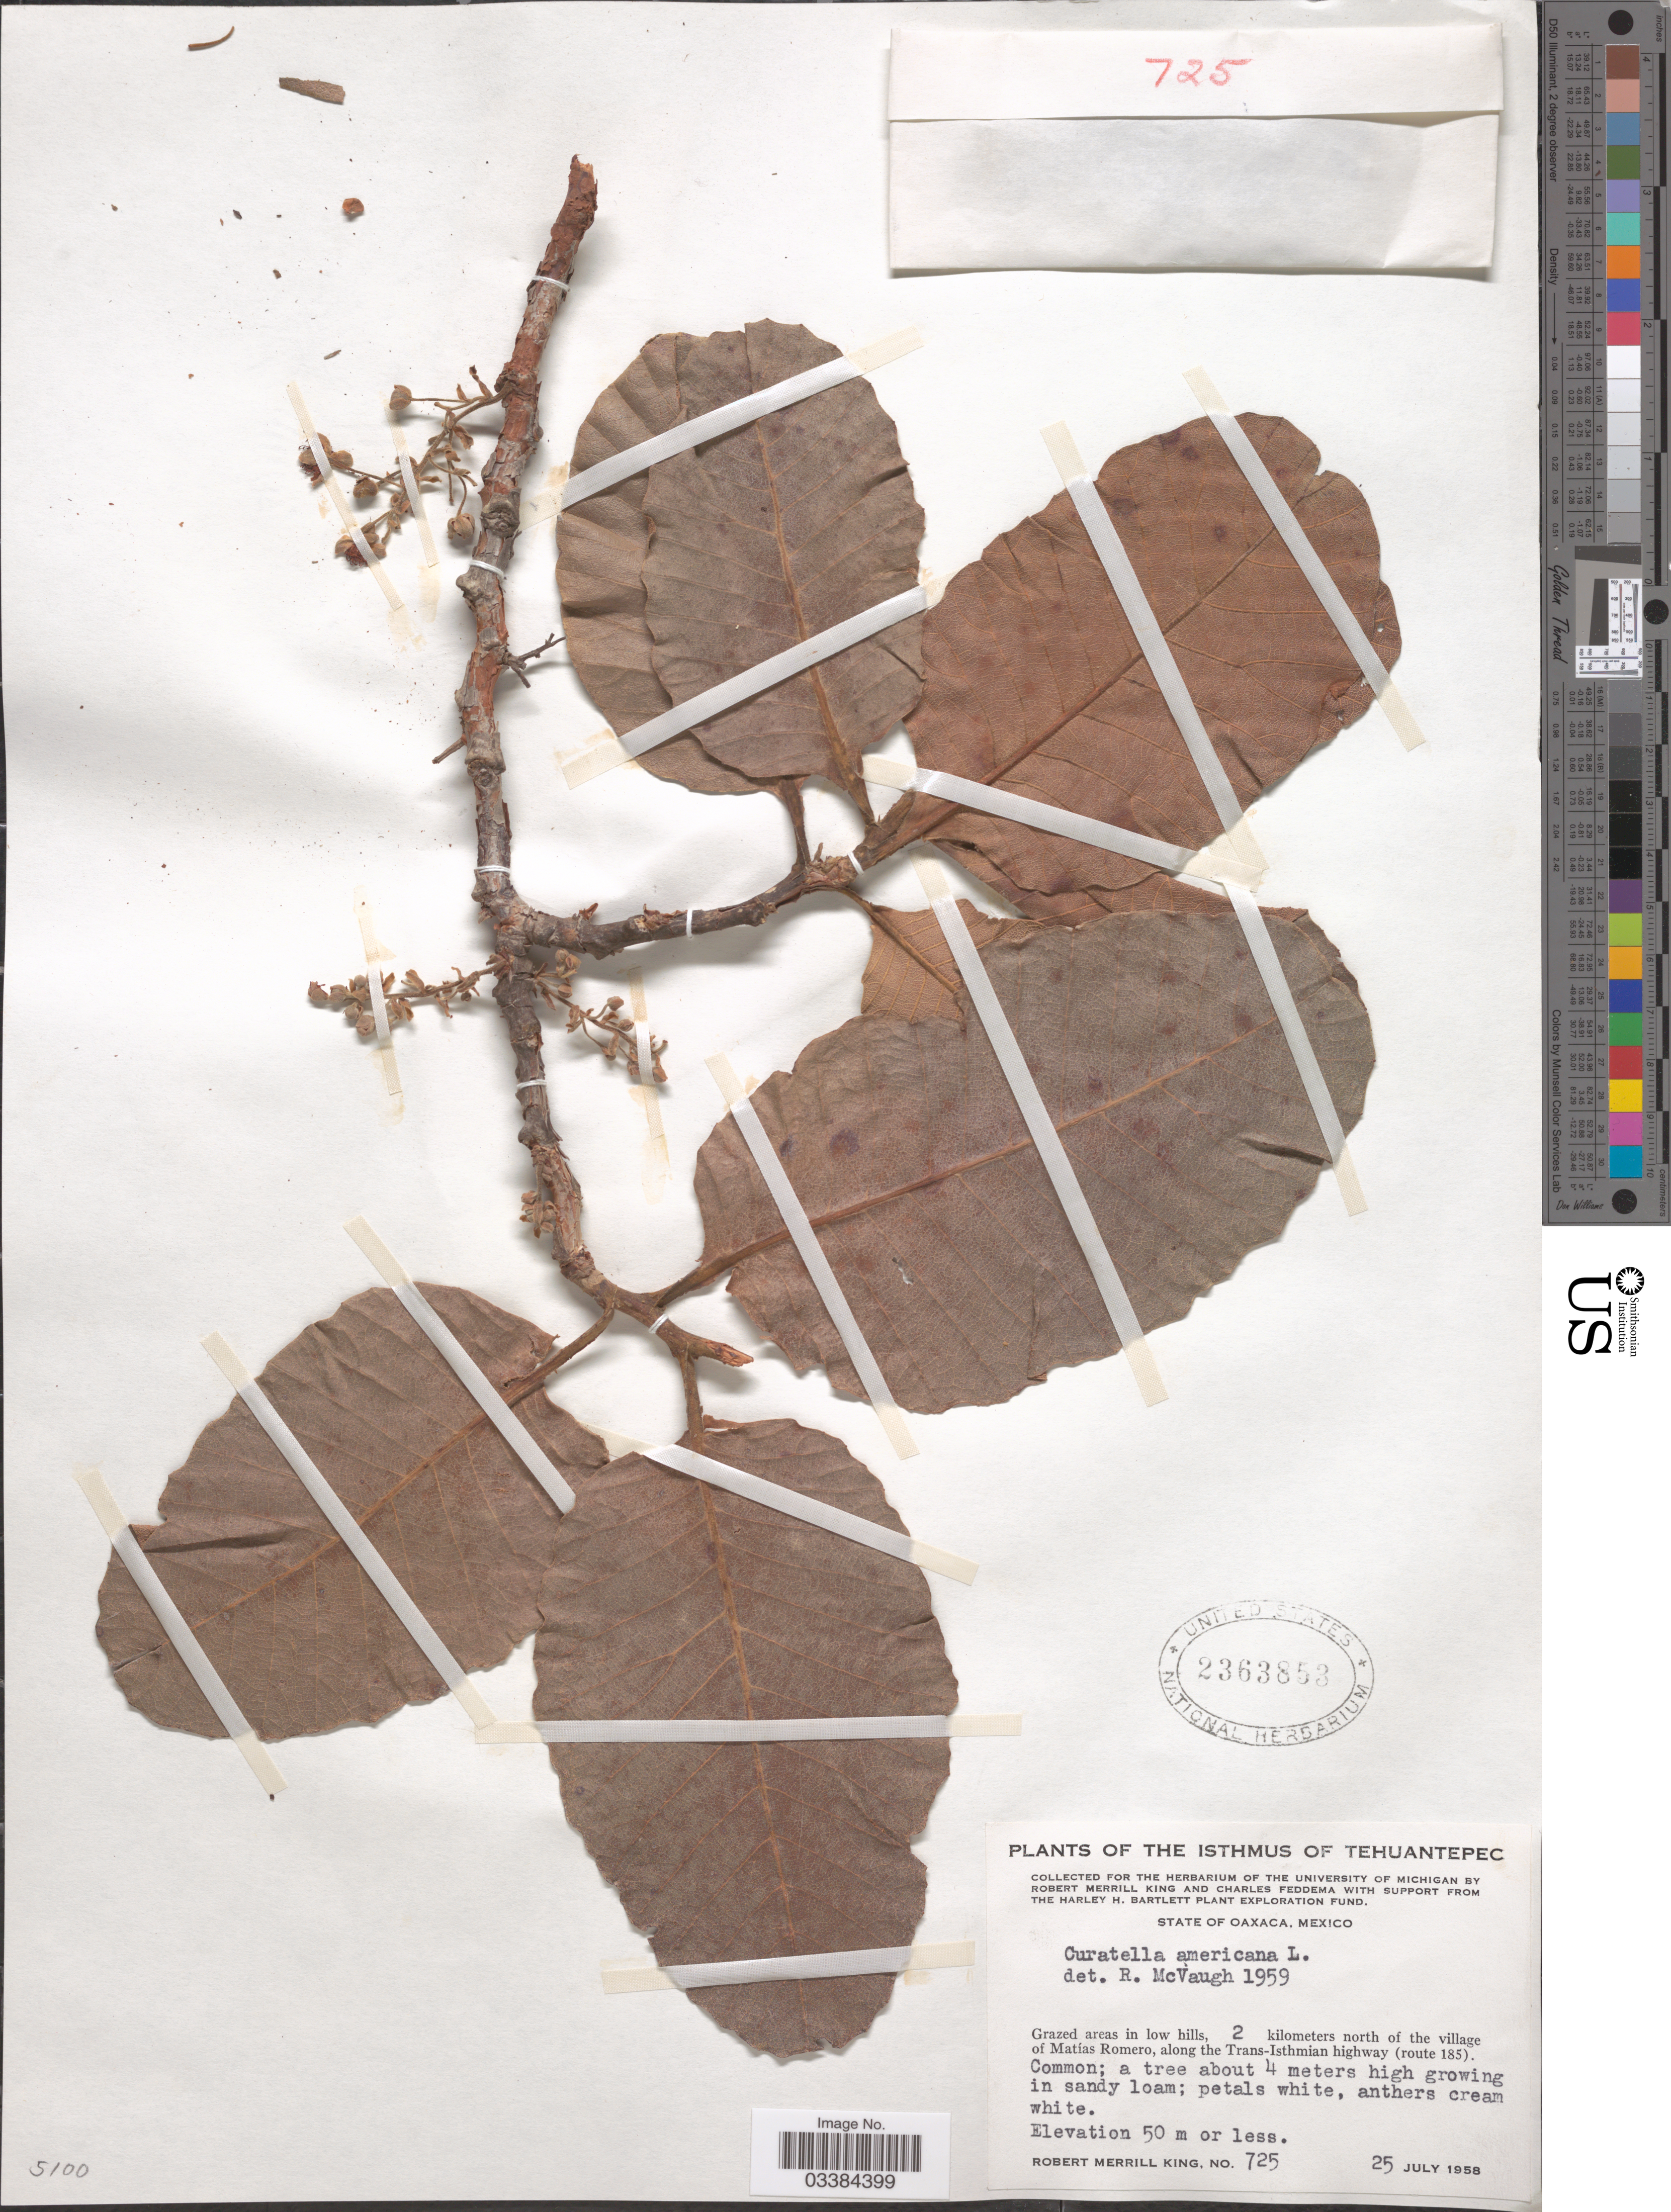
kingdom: Plantae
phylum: Tracheophyta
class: Magnoliopsida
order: Dilleniales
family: Dilleniaceae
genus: Curatella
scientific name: Curatella americana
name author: L.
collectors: R. M. King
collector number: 725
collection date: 1958-07-25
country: Mexico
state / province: Oaxaca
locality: The Isthmus of Tehuantepec. Grazed areas in low hills, 2 kilometers north of the village of Matías Romero, along the Trans-Isthmian highway (route 185).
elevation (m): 50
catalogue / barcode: US 2363853